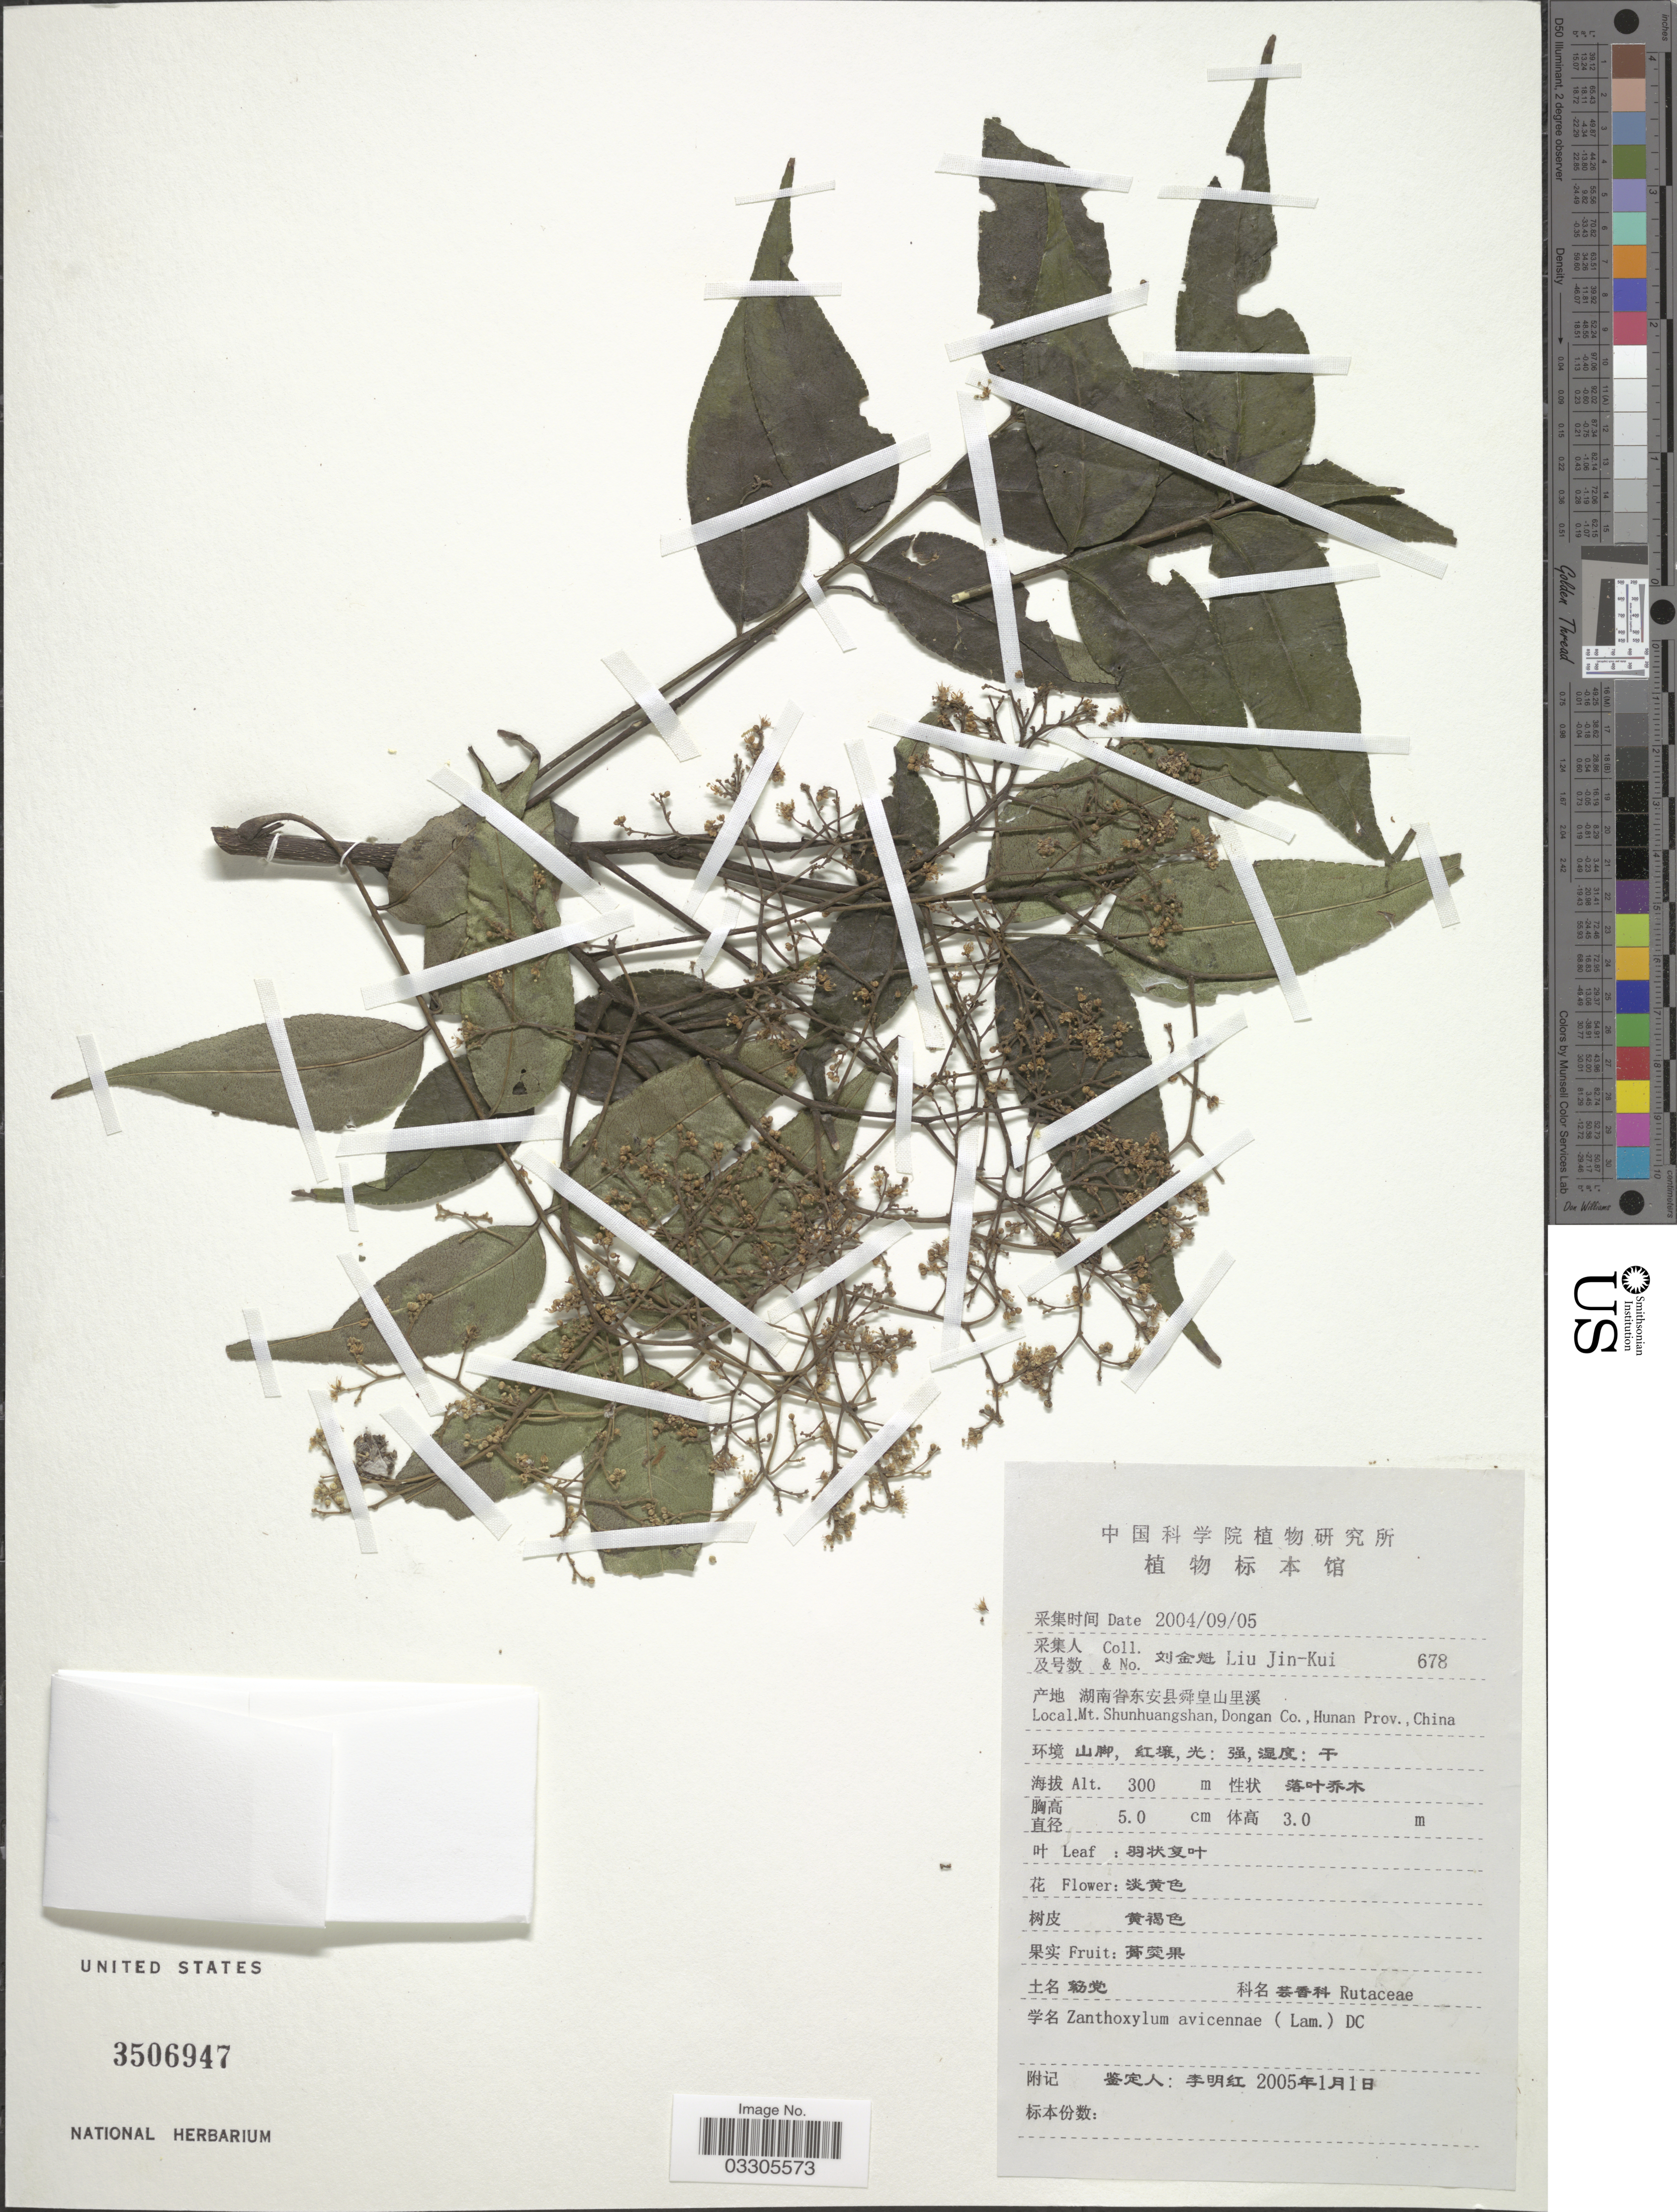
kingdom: Plantae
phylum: Tracheophyta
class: Magnoliopsida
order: Sapindales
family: Rutaceae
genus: Zanthoxylum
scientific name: Zanthoxylum avicennae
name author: (Lam.) DC.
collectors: Liu Jin-Kui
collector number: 678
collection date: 2004-09-05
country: China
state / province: Hunan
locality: Shunhuangshan, Dongan Co.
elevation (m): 300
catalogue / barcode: US 3506947